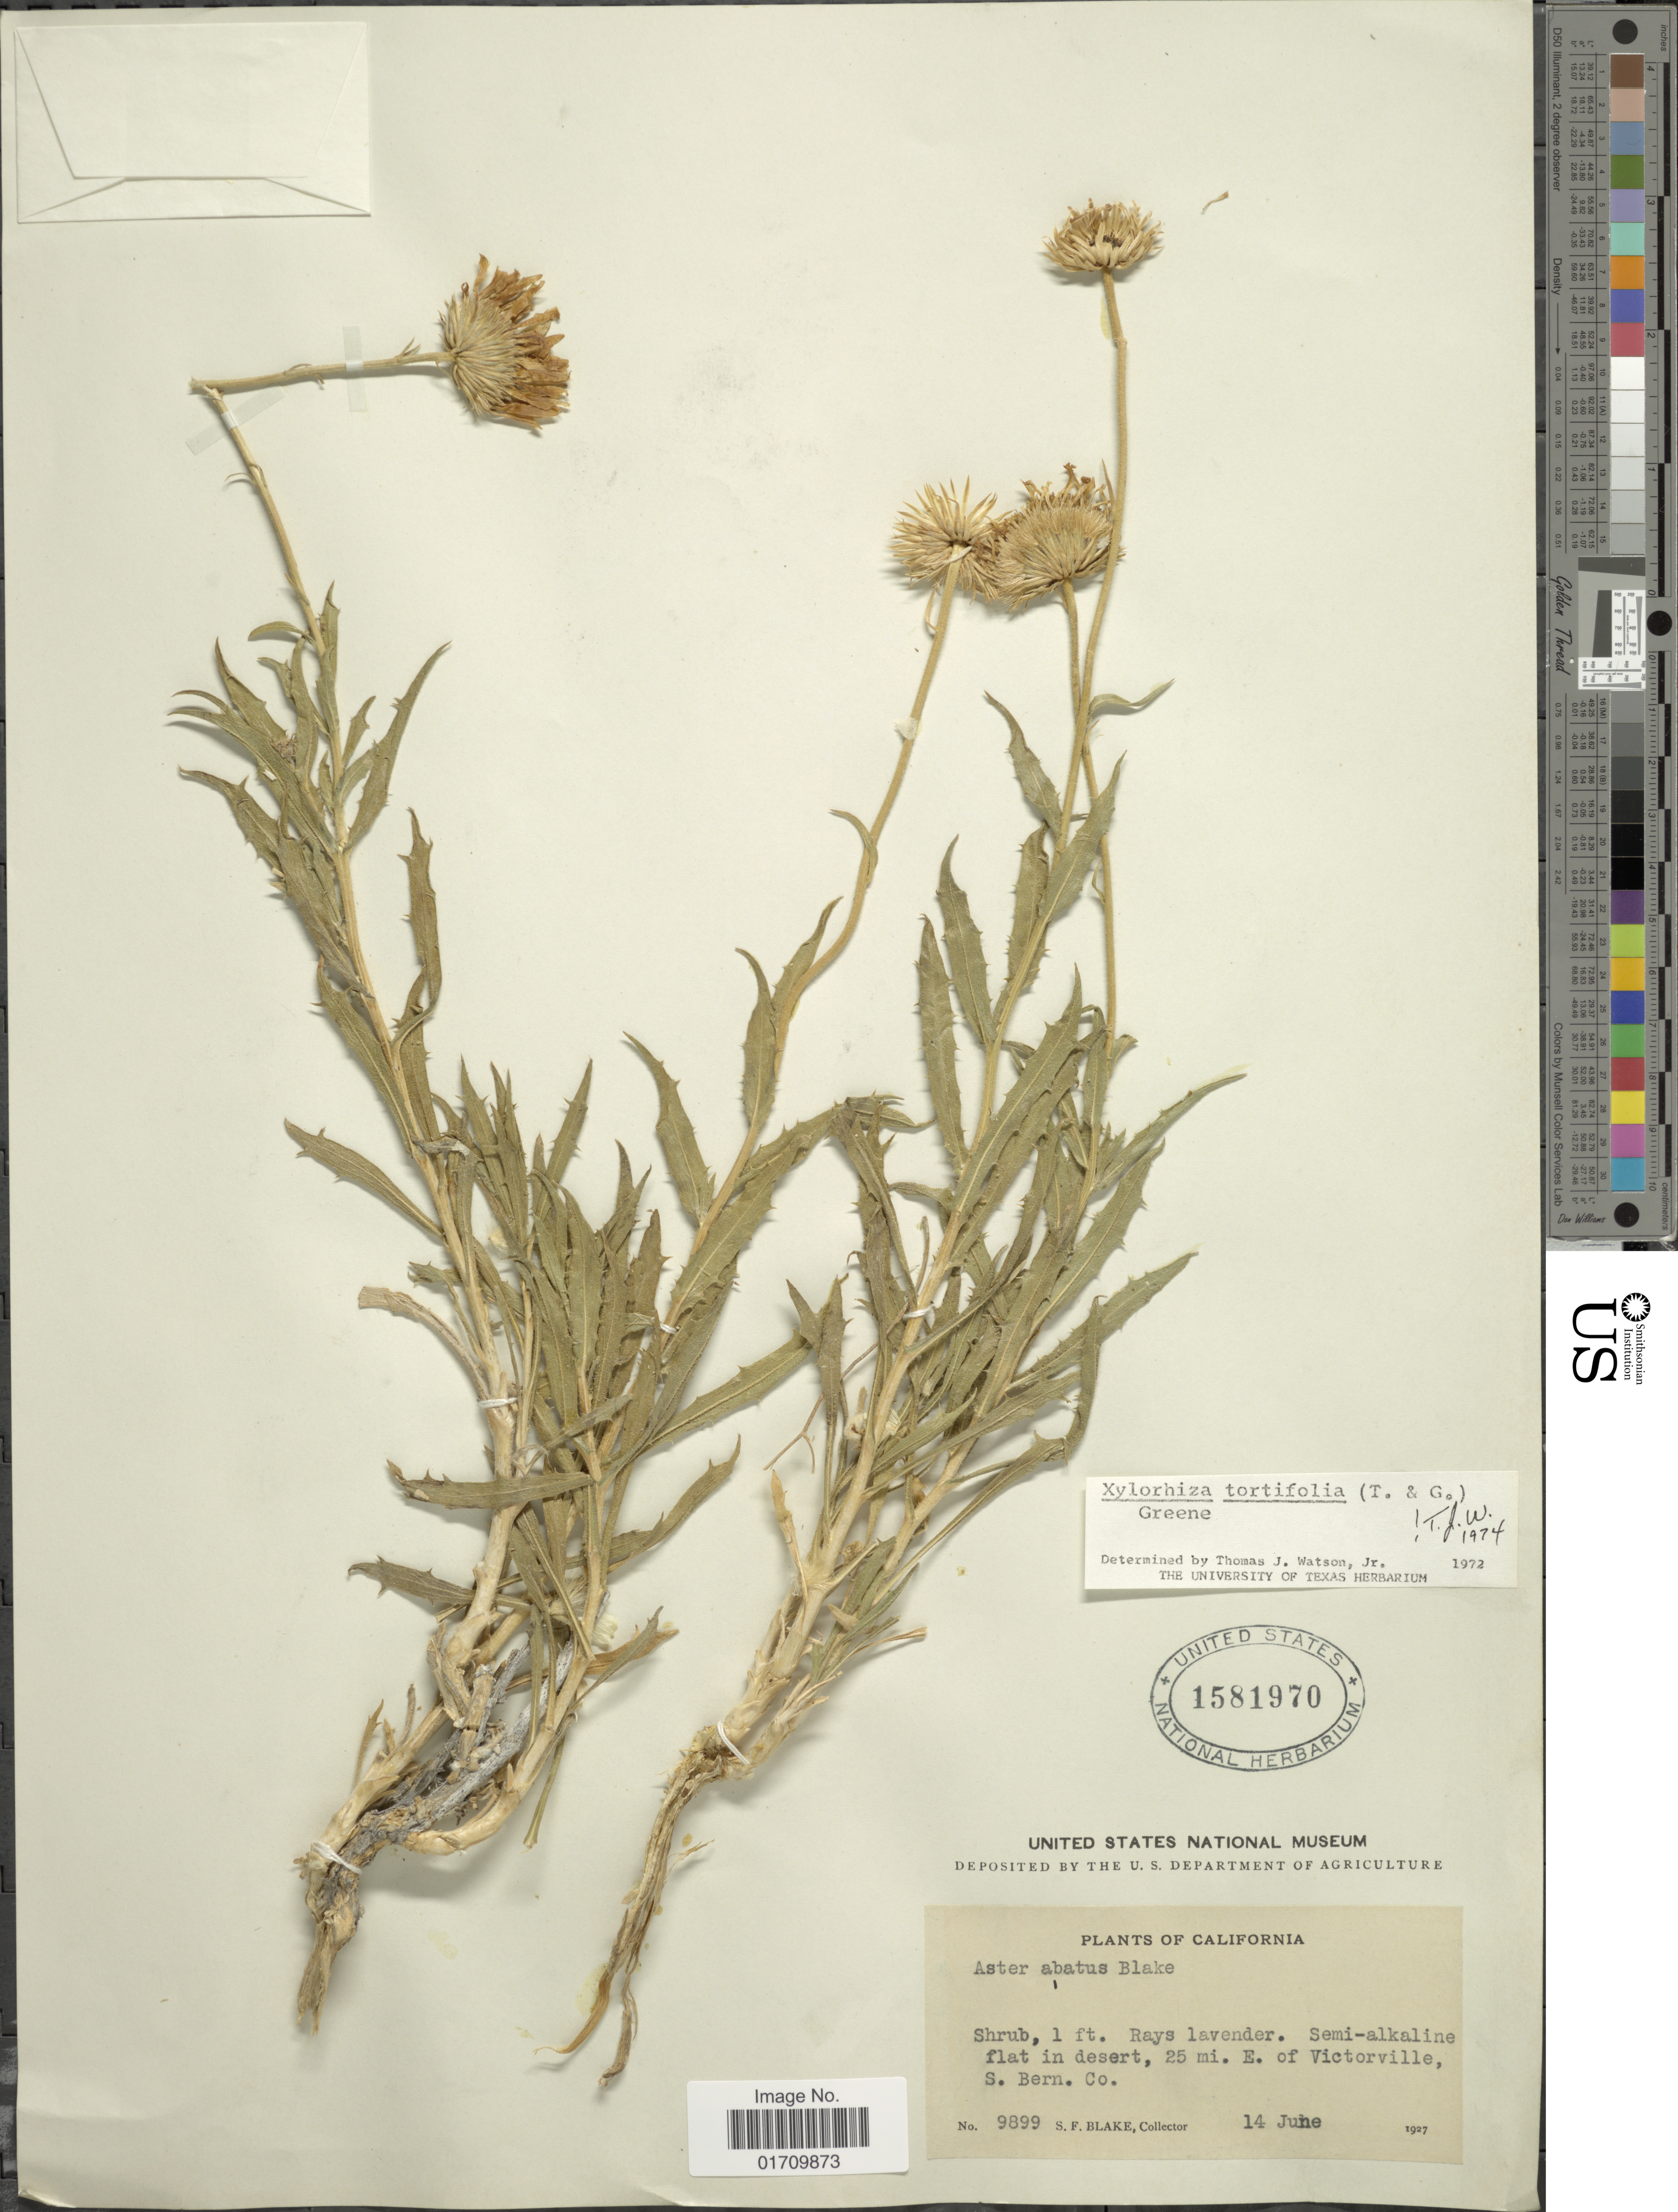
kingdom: Plantae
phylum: Tracheophyta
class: Magnoliopsida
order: Asterales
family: Asteraceae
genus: Xylorhiza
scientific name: Xylorhiza tortifolia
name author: (Torr. & A. Gray) Greene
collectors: S. Blake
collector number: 9899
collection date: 1927-06-14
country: United States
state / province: California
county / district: San Barnadino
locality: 25 mi E of Victorville, S. Bern. Co.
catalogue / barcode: US 1581970